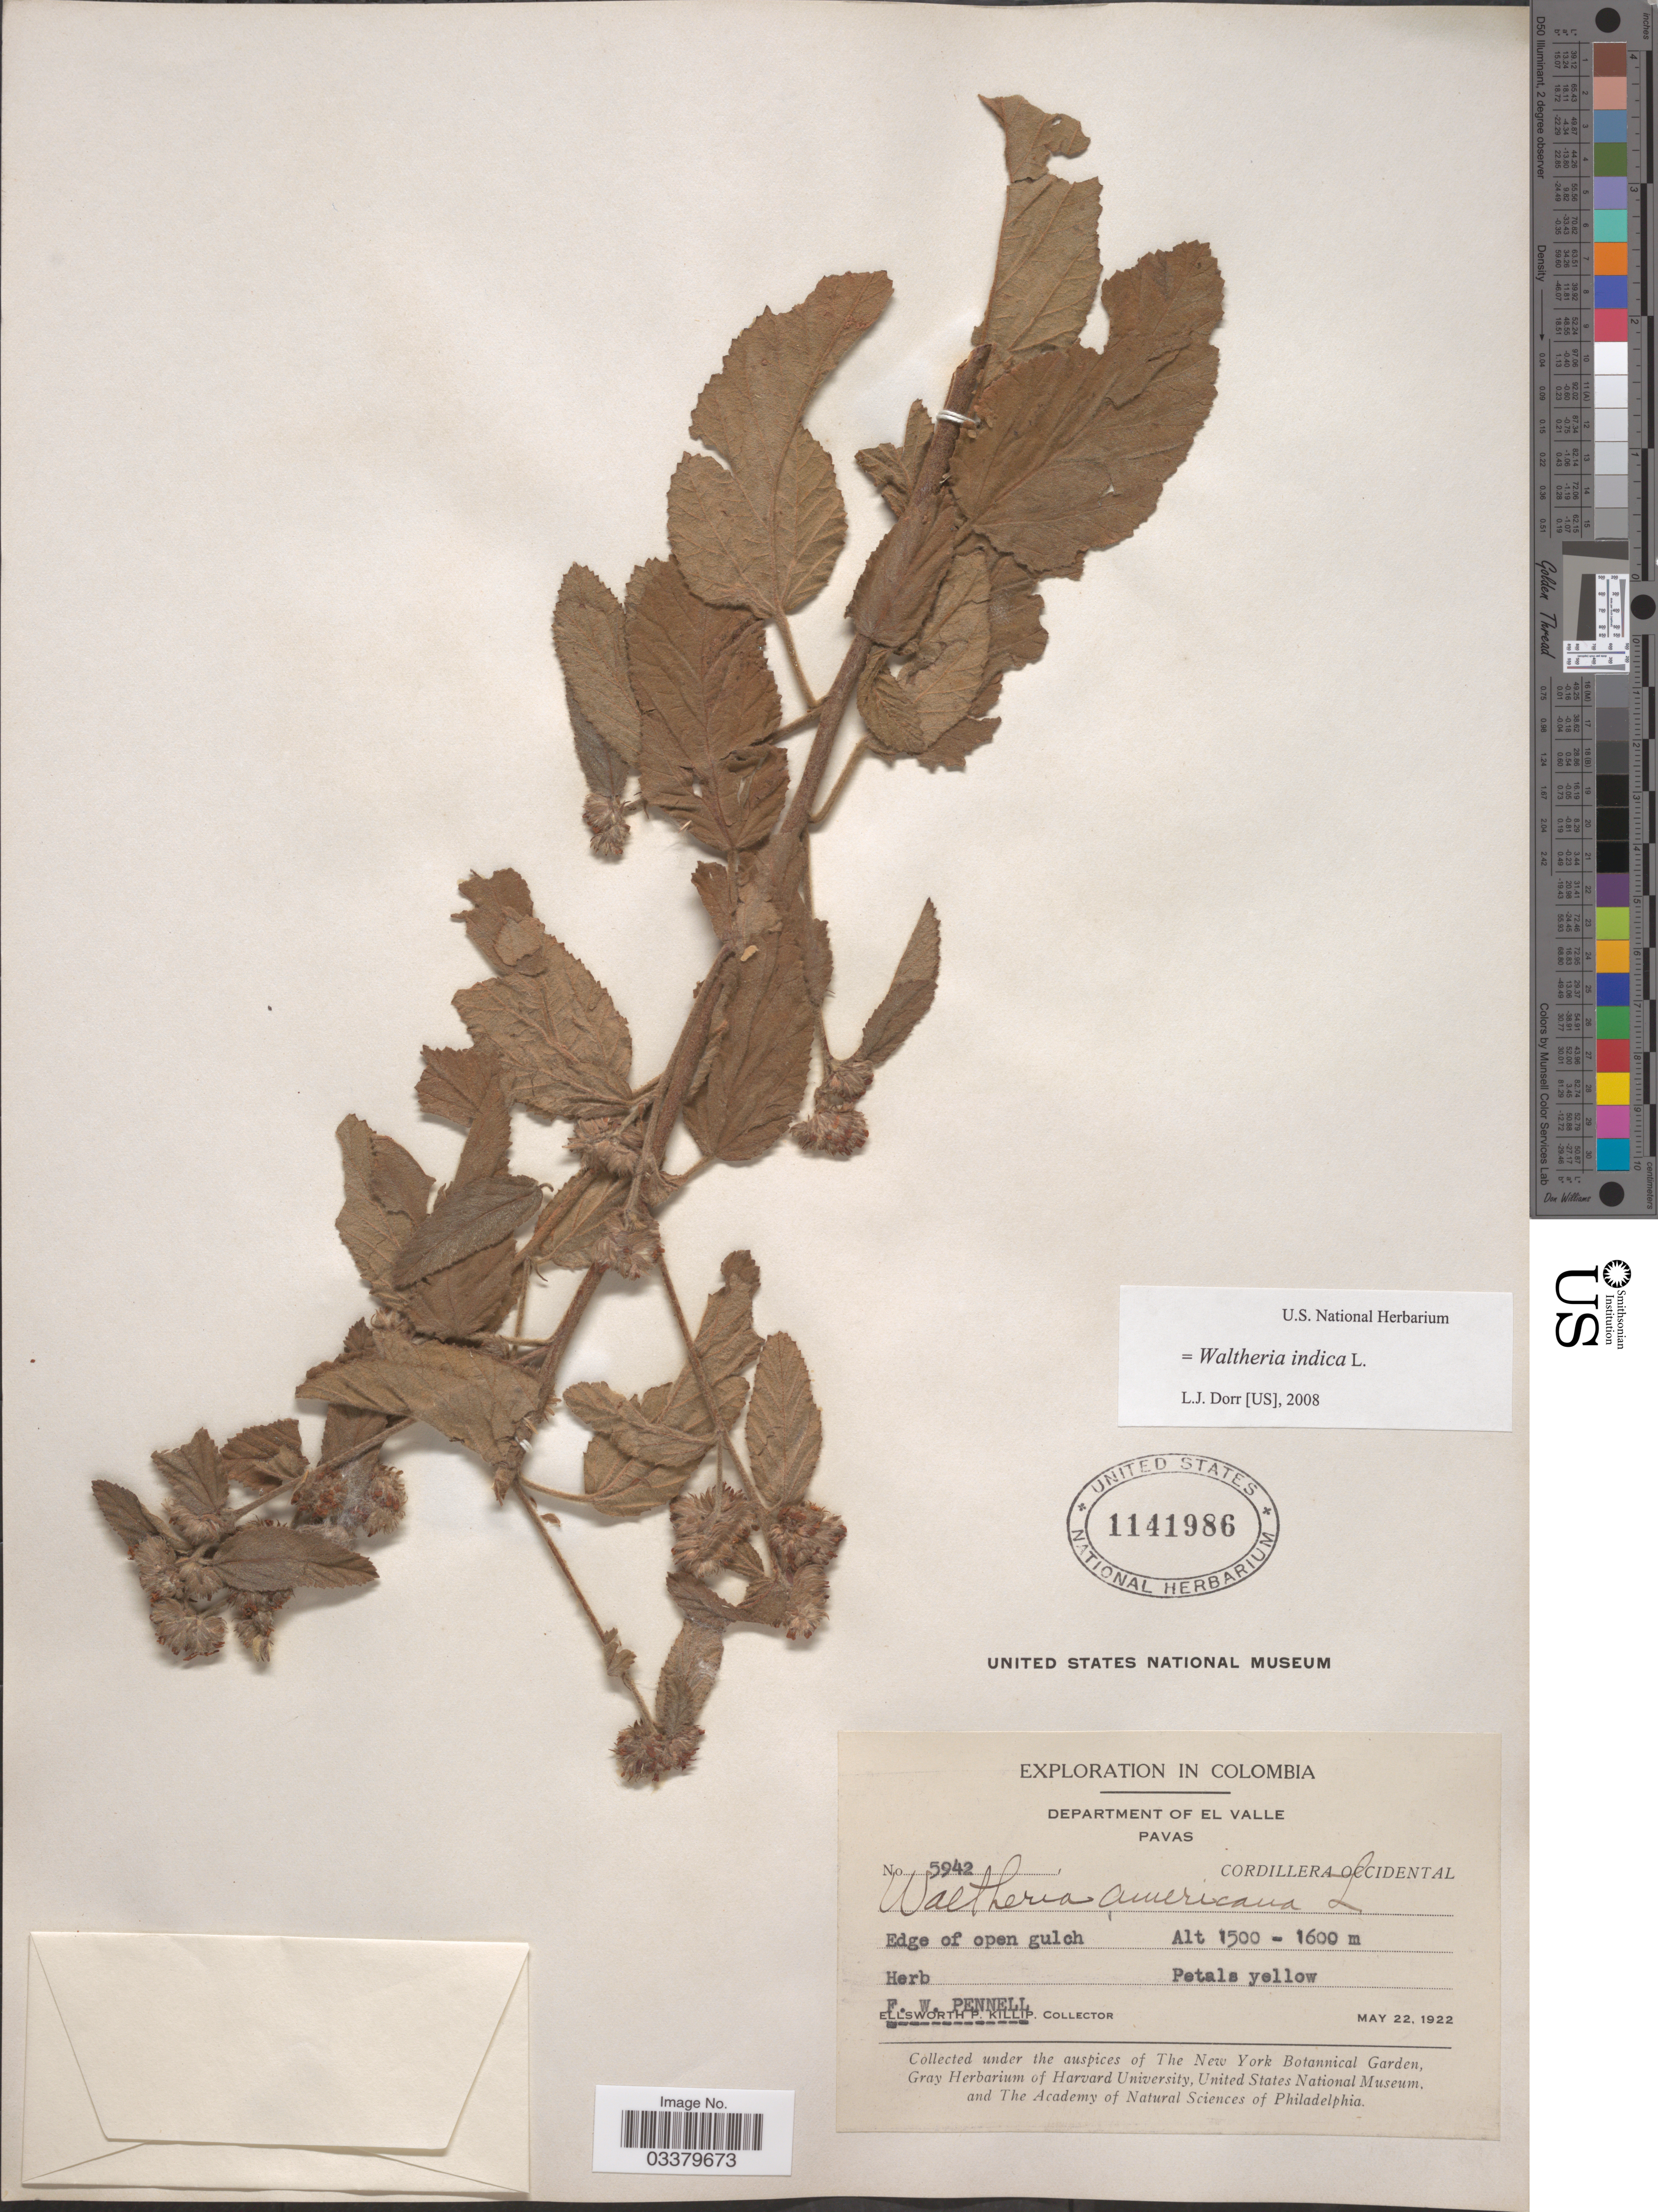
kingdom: Plantae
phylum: Tracheophyta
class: Magnoliopsida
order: Malvales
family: Malvaceae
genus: Waltheria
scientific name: Waltheria indica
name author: L.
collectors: F. W. Pennell & E. P. Killip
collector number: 5942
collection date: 1922-05-22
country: Colombia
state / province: Valle del Cauca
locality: Department of El Valle, Pavas. Cordillera Occidental.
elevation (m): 1500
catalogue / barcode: US 1141986